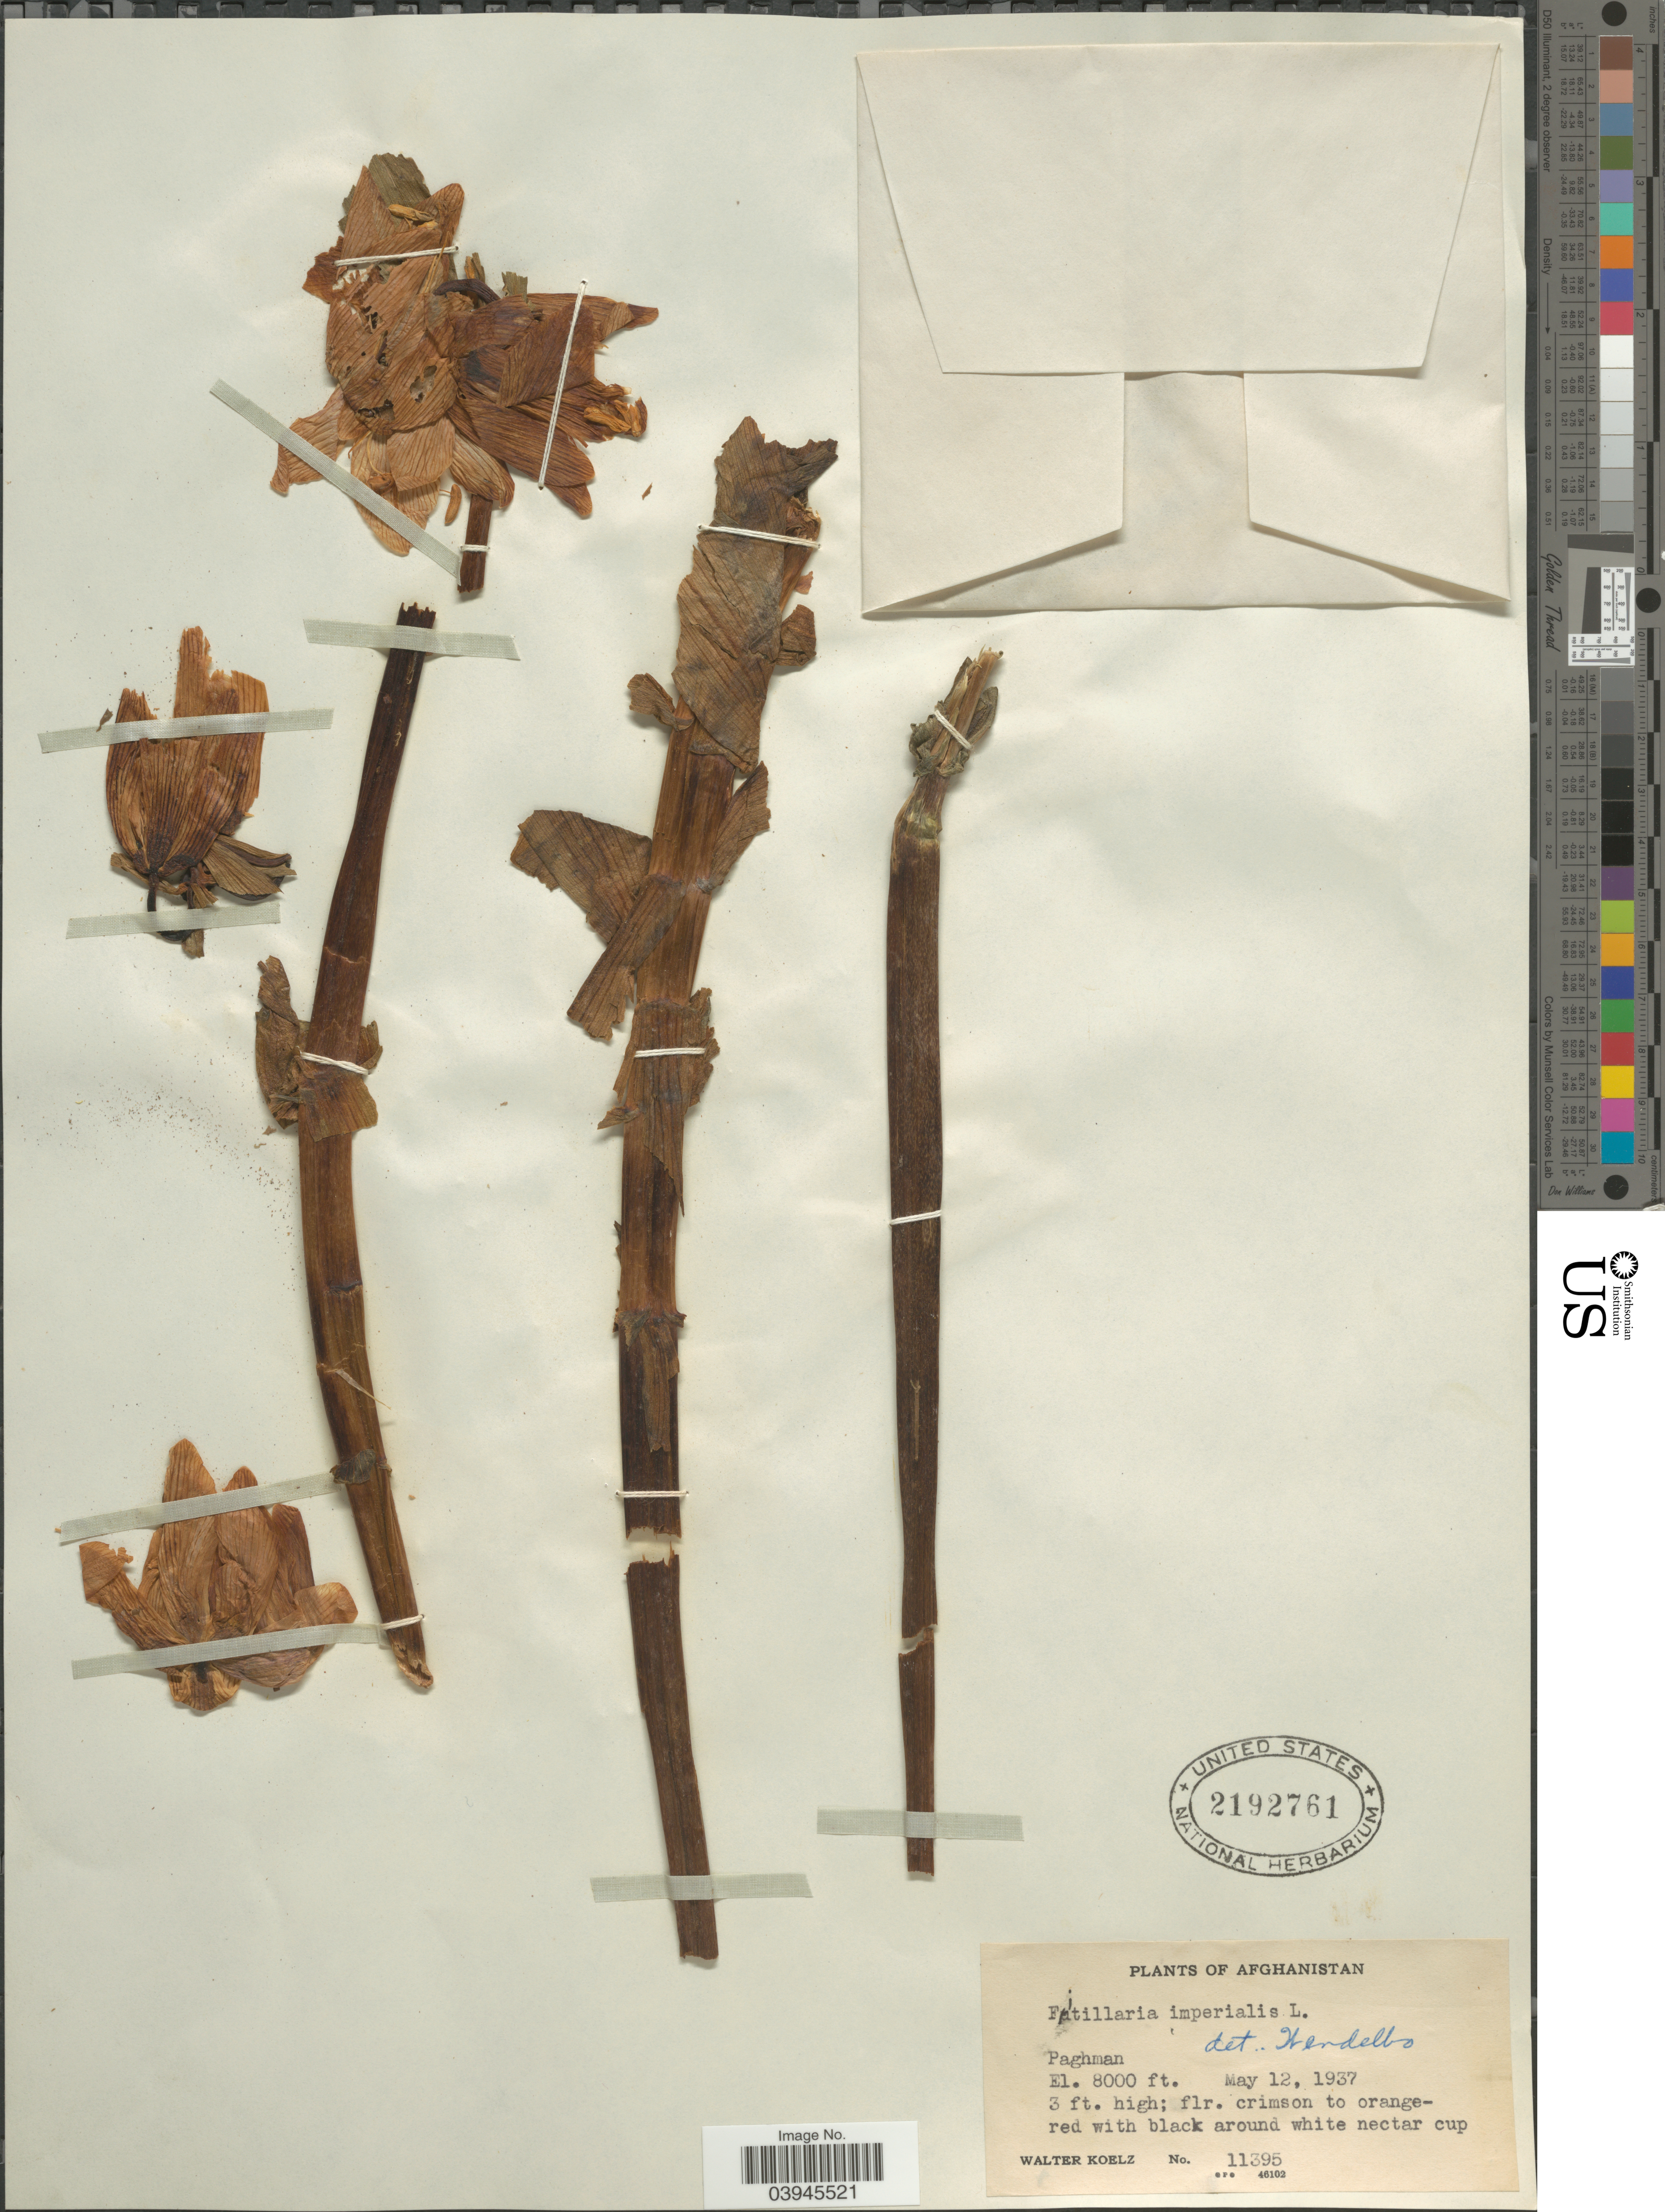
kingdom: Plantae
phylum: Tracheophyta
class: Liliopsida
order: Liliales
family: Liliaceae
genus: Fritillaria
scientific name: Fritillaria imperialis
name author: L.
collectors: W. N. Koelz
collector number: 11395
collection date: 1937-05-12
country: Afghanistan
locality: Paghman.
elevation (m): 2438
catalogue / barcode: US 2192761